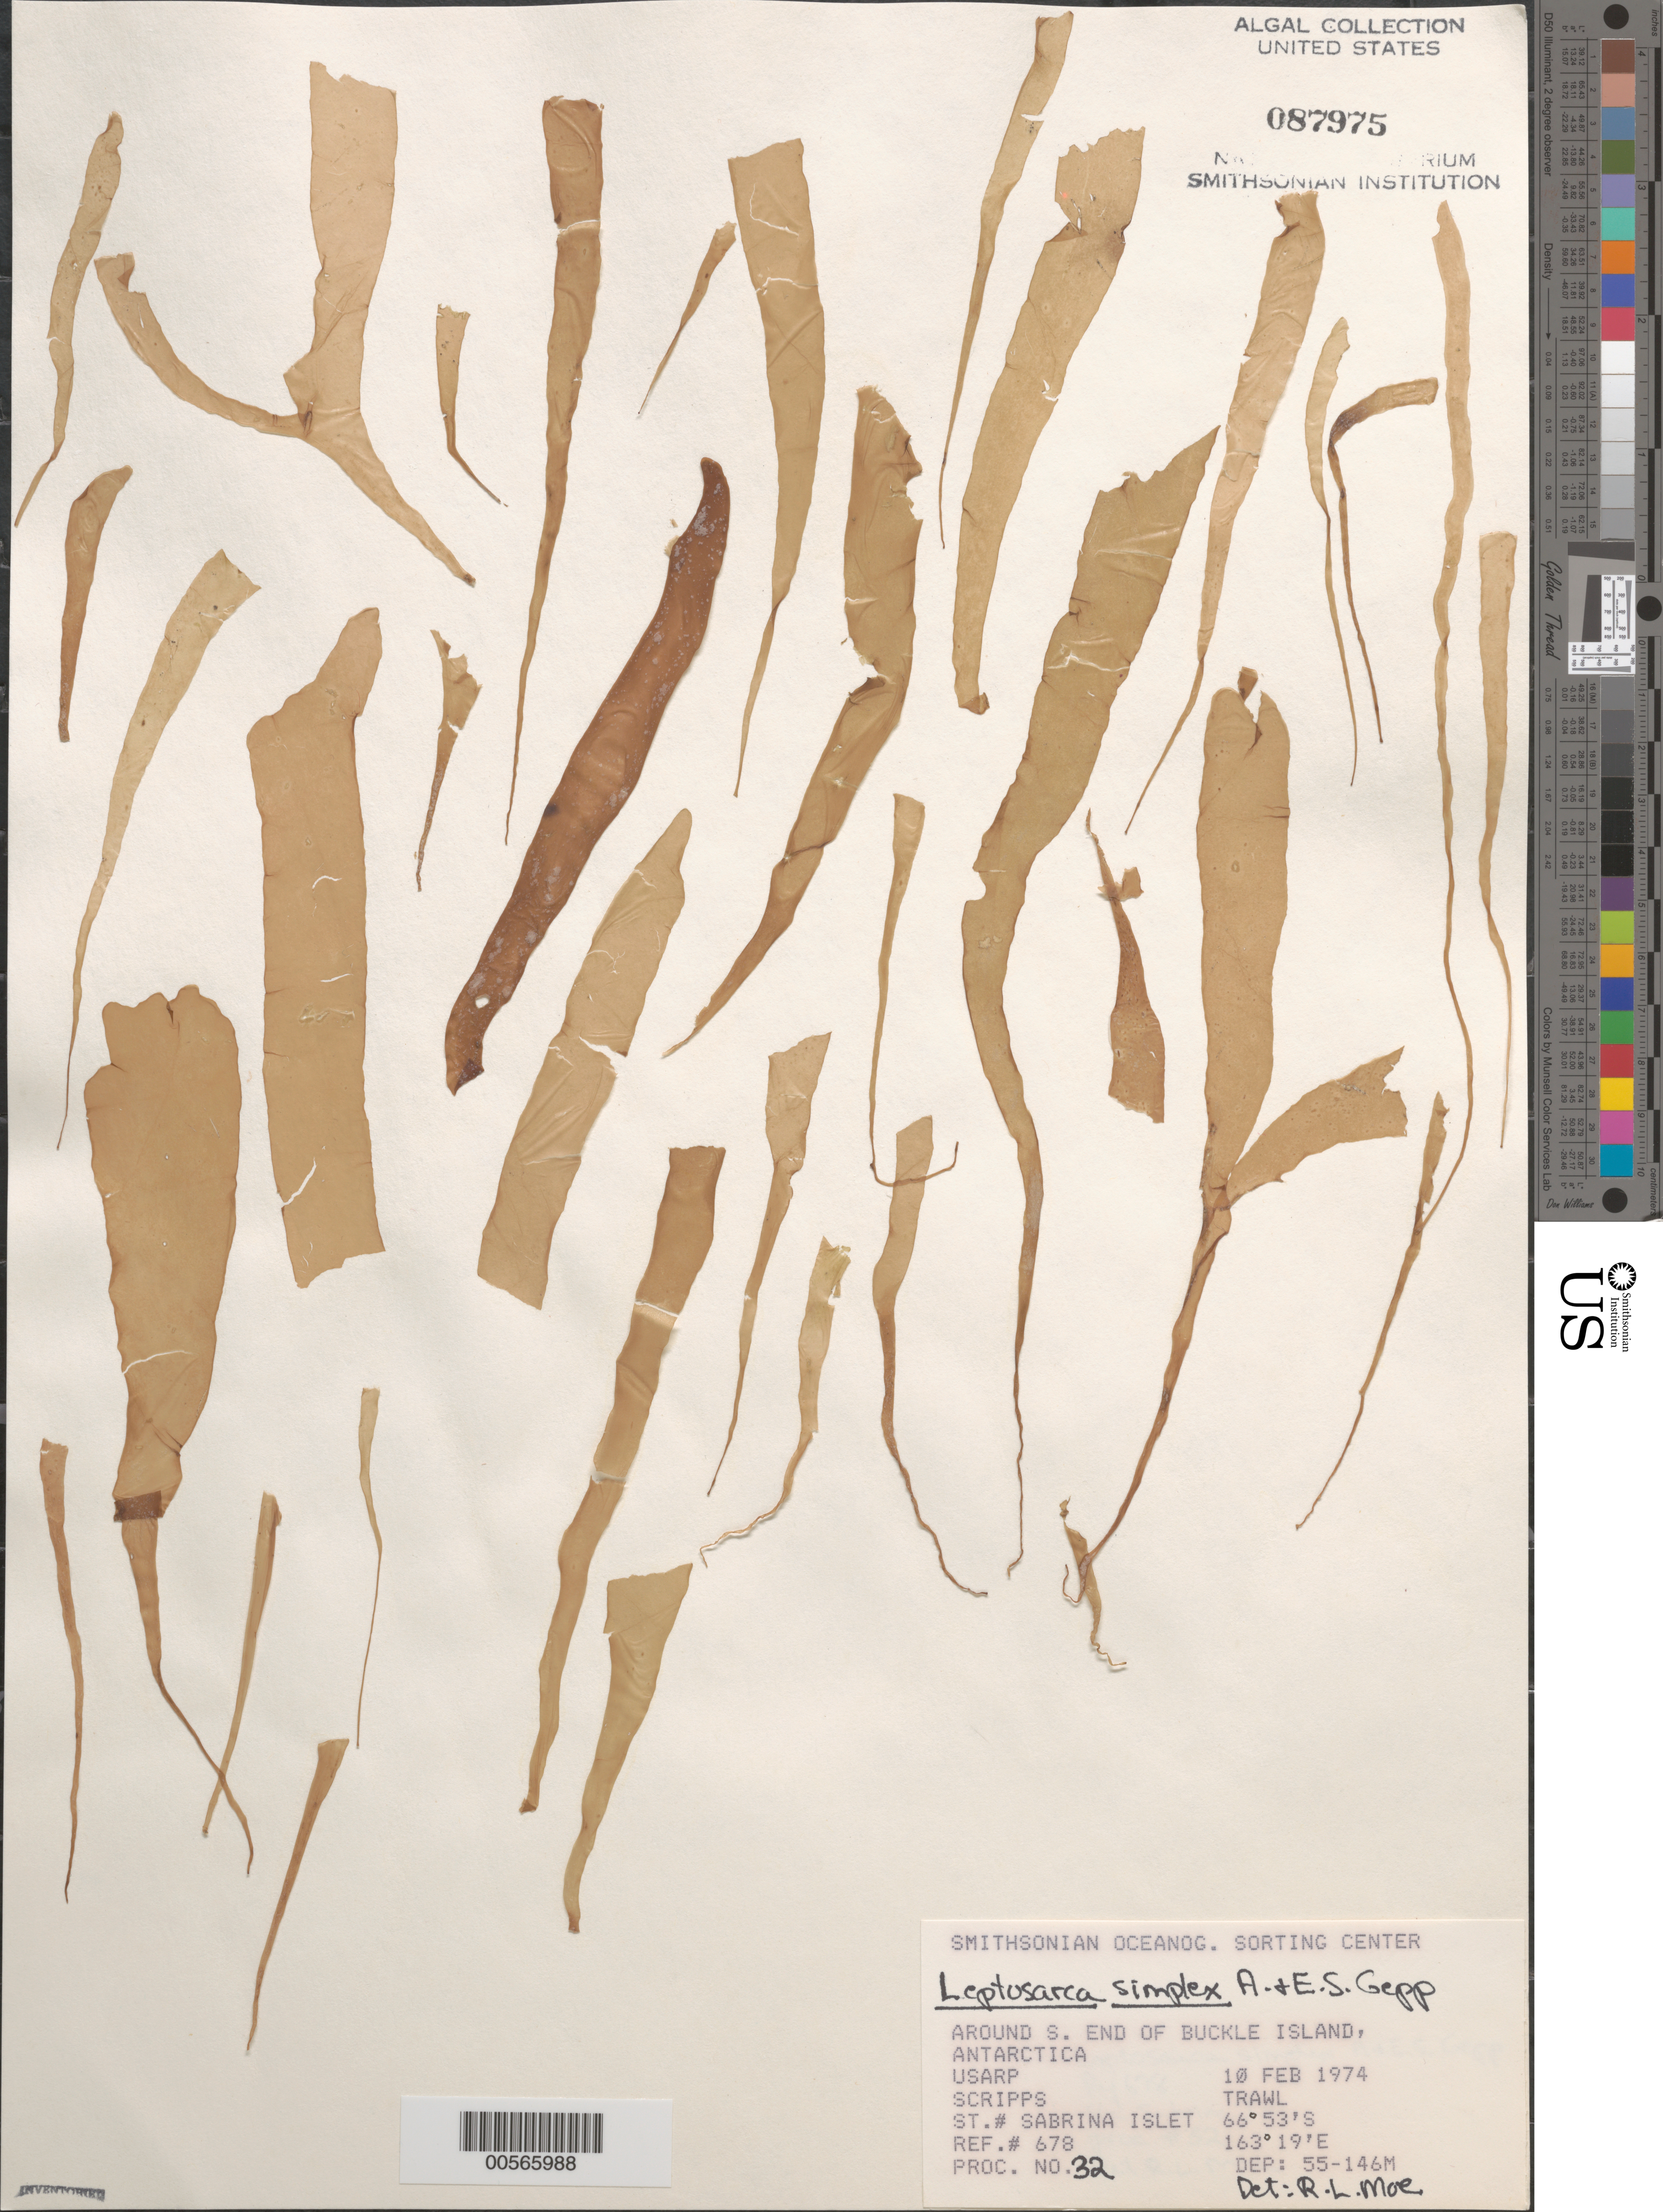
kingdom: Plantae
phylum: Rhodophyta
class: Florideophyceae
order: Palmariales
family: Palmariaceae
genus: Palmaria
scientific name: Palmaria decipiens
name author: (Reinsch) Ricker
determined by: Algae name updating Project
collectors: Scripps Institution of Oceanography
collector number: Station Sabrina Islet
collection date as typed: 10 Feb 1974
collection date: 1974-02-10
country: Antarctica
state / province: Ross Dependency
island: Buckle Island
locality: Sabrina Islet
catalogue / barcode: US 87975